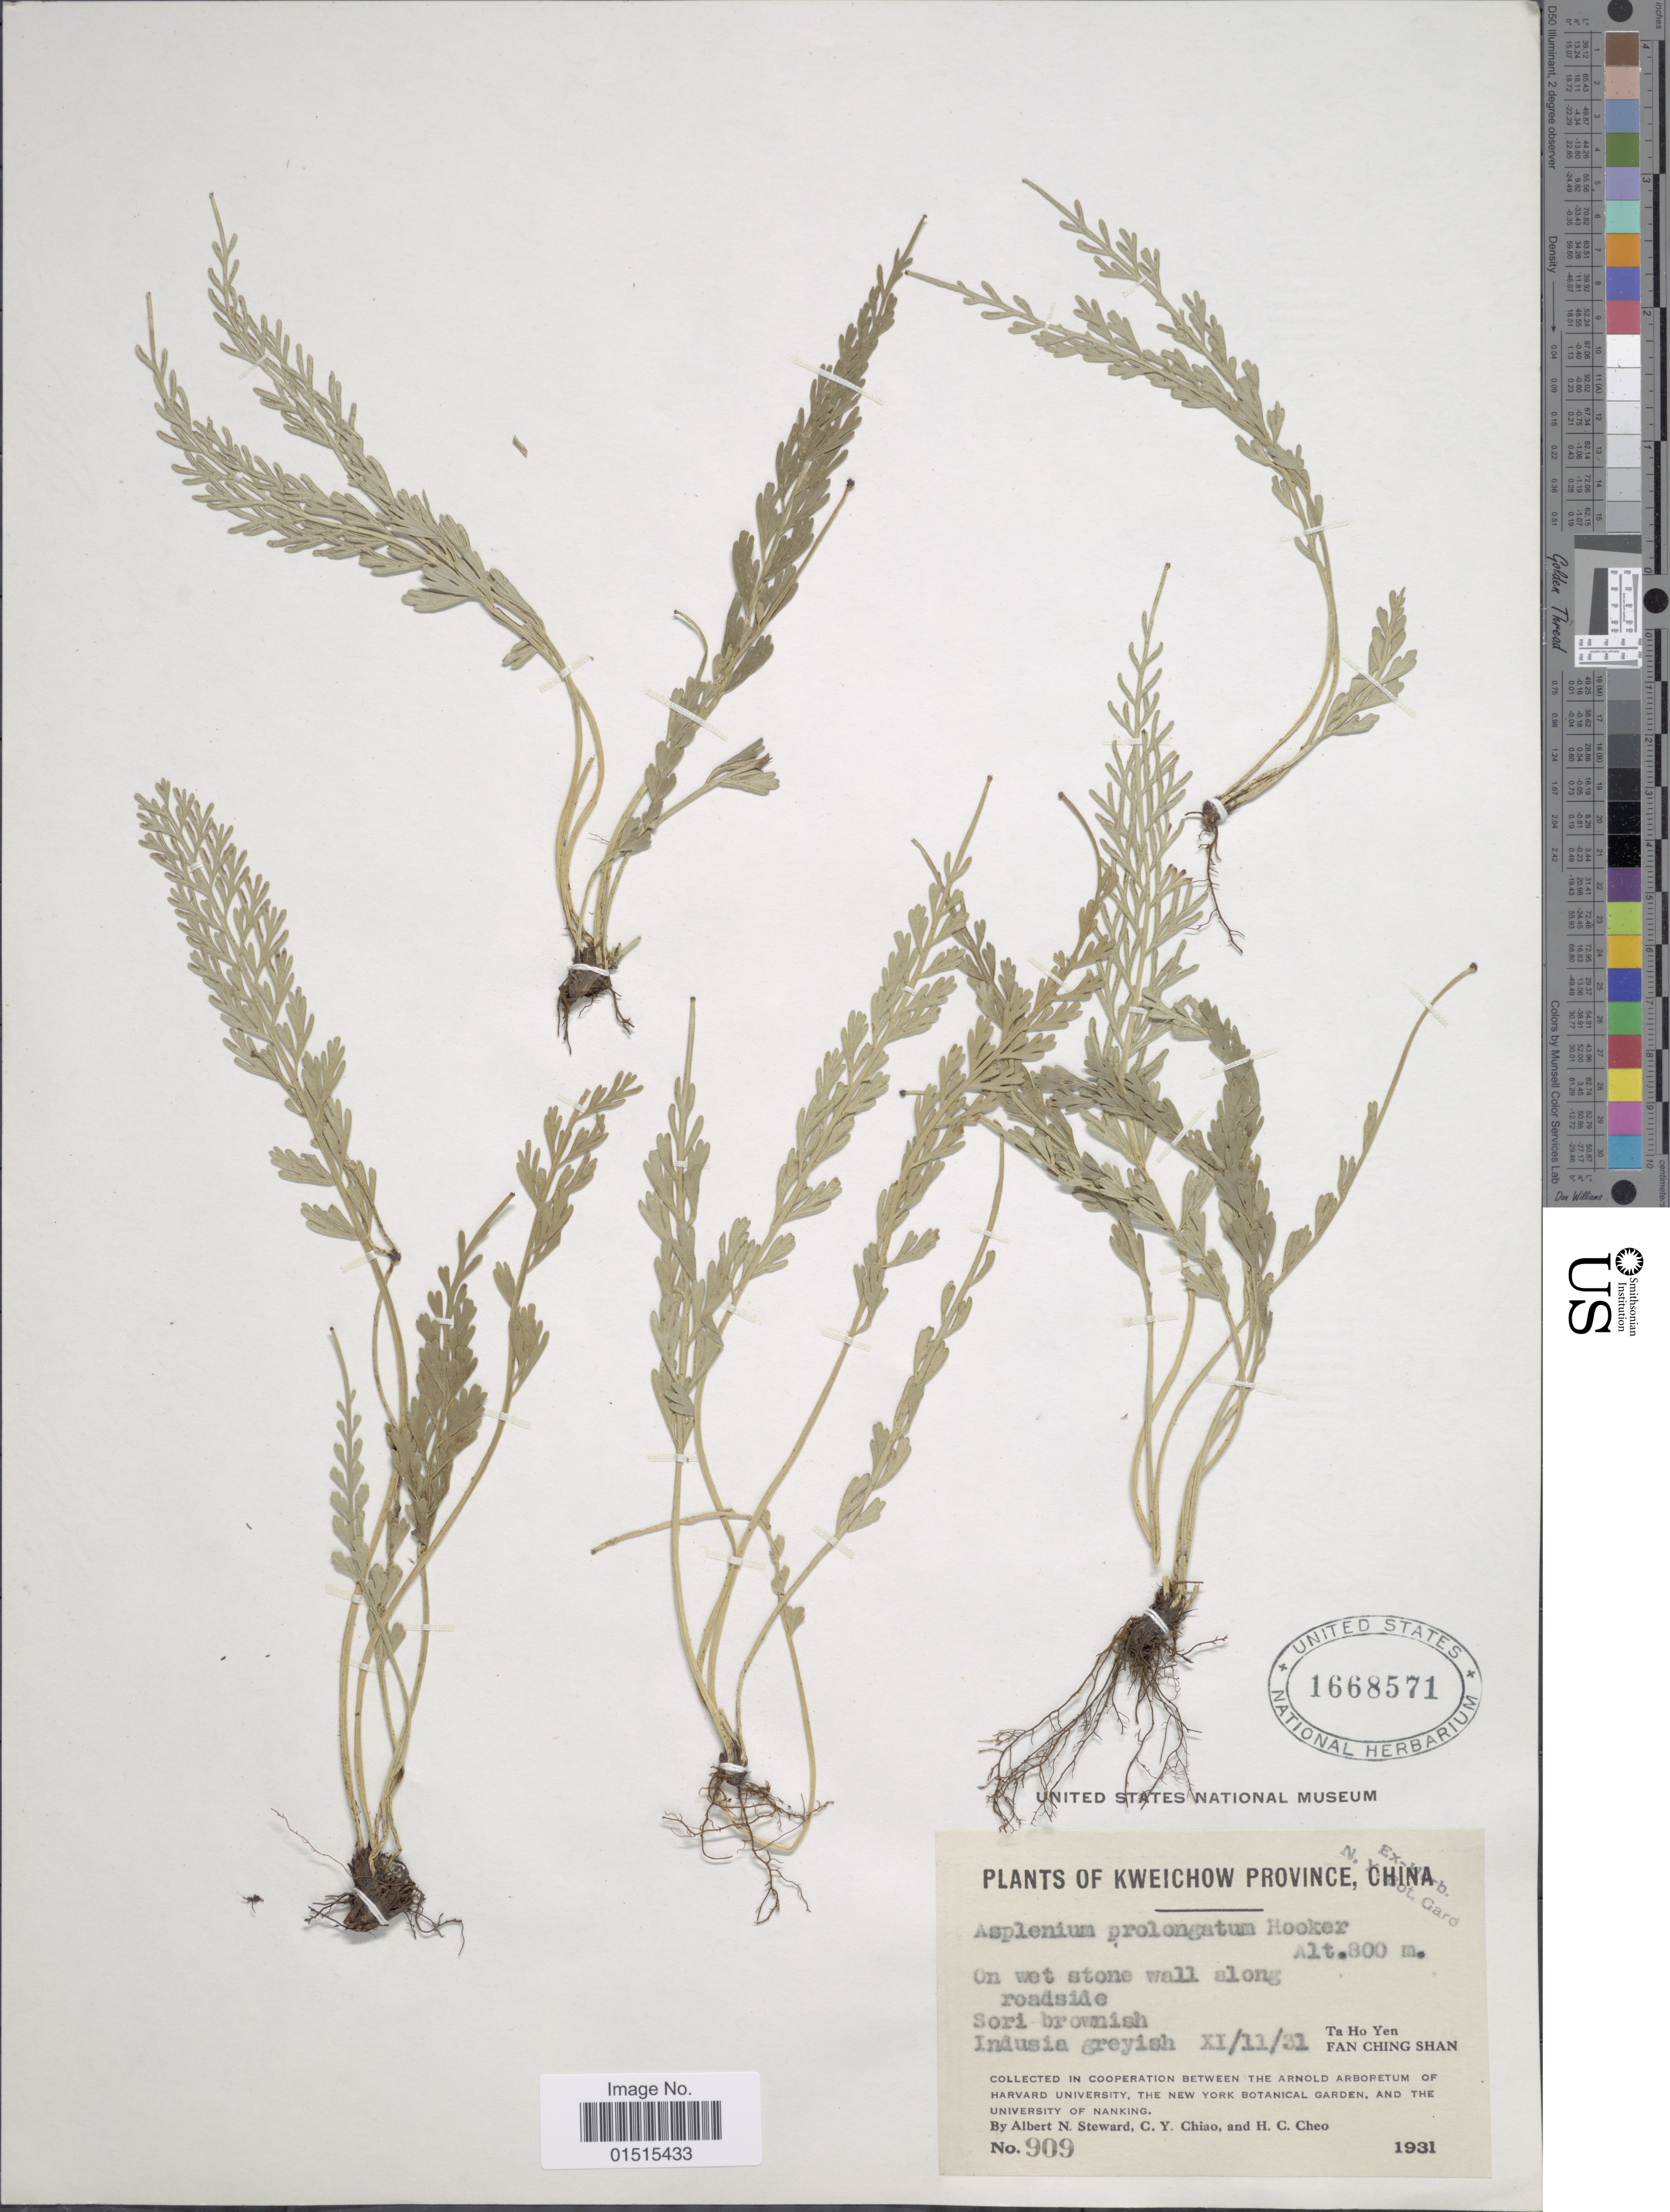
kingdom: Plantae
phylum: Tracheophyta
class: Polypodiopsida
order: Polypodiales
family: Aspleniaceae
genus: Asplenium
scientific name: Asplenium prolongatum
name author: Hook.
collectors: A. N. Steward, C. Y. Chiao & H. Cheo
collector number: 909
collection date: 1931-11-11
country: China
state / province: Guizhou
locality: Kweichow, Ta Ho Yen, Fan Ching Shan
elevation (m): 800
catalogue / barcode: US 1668571